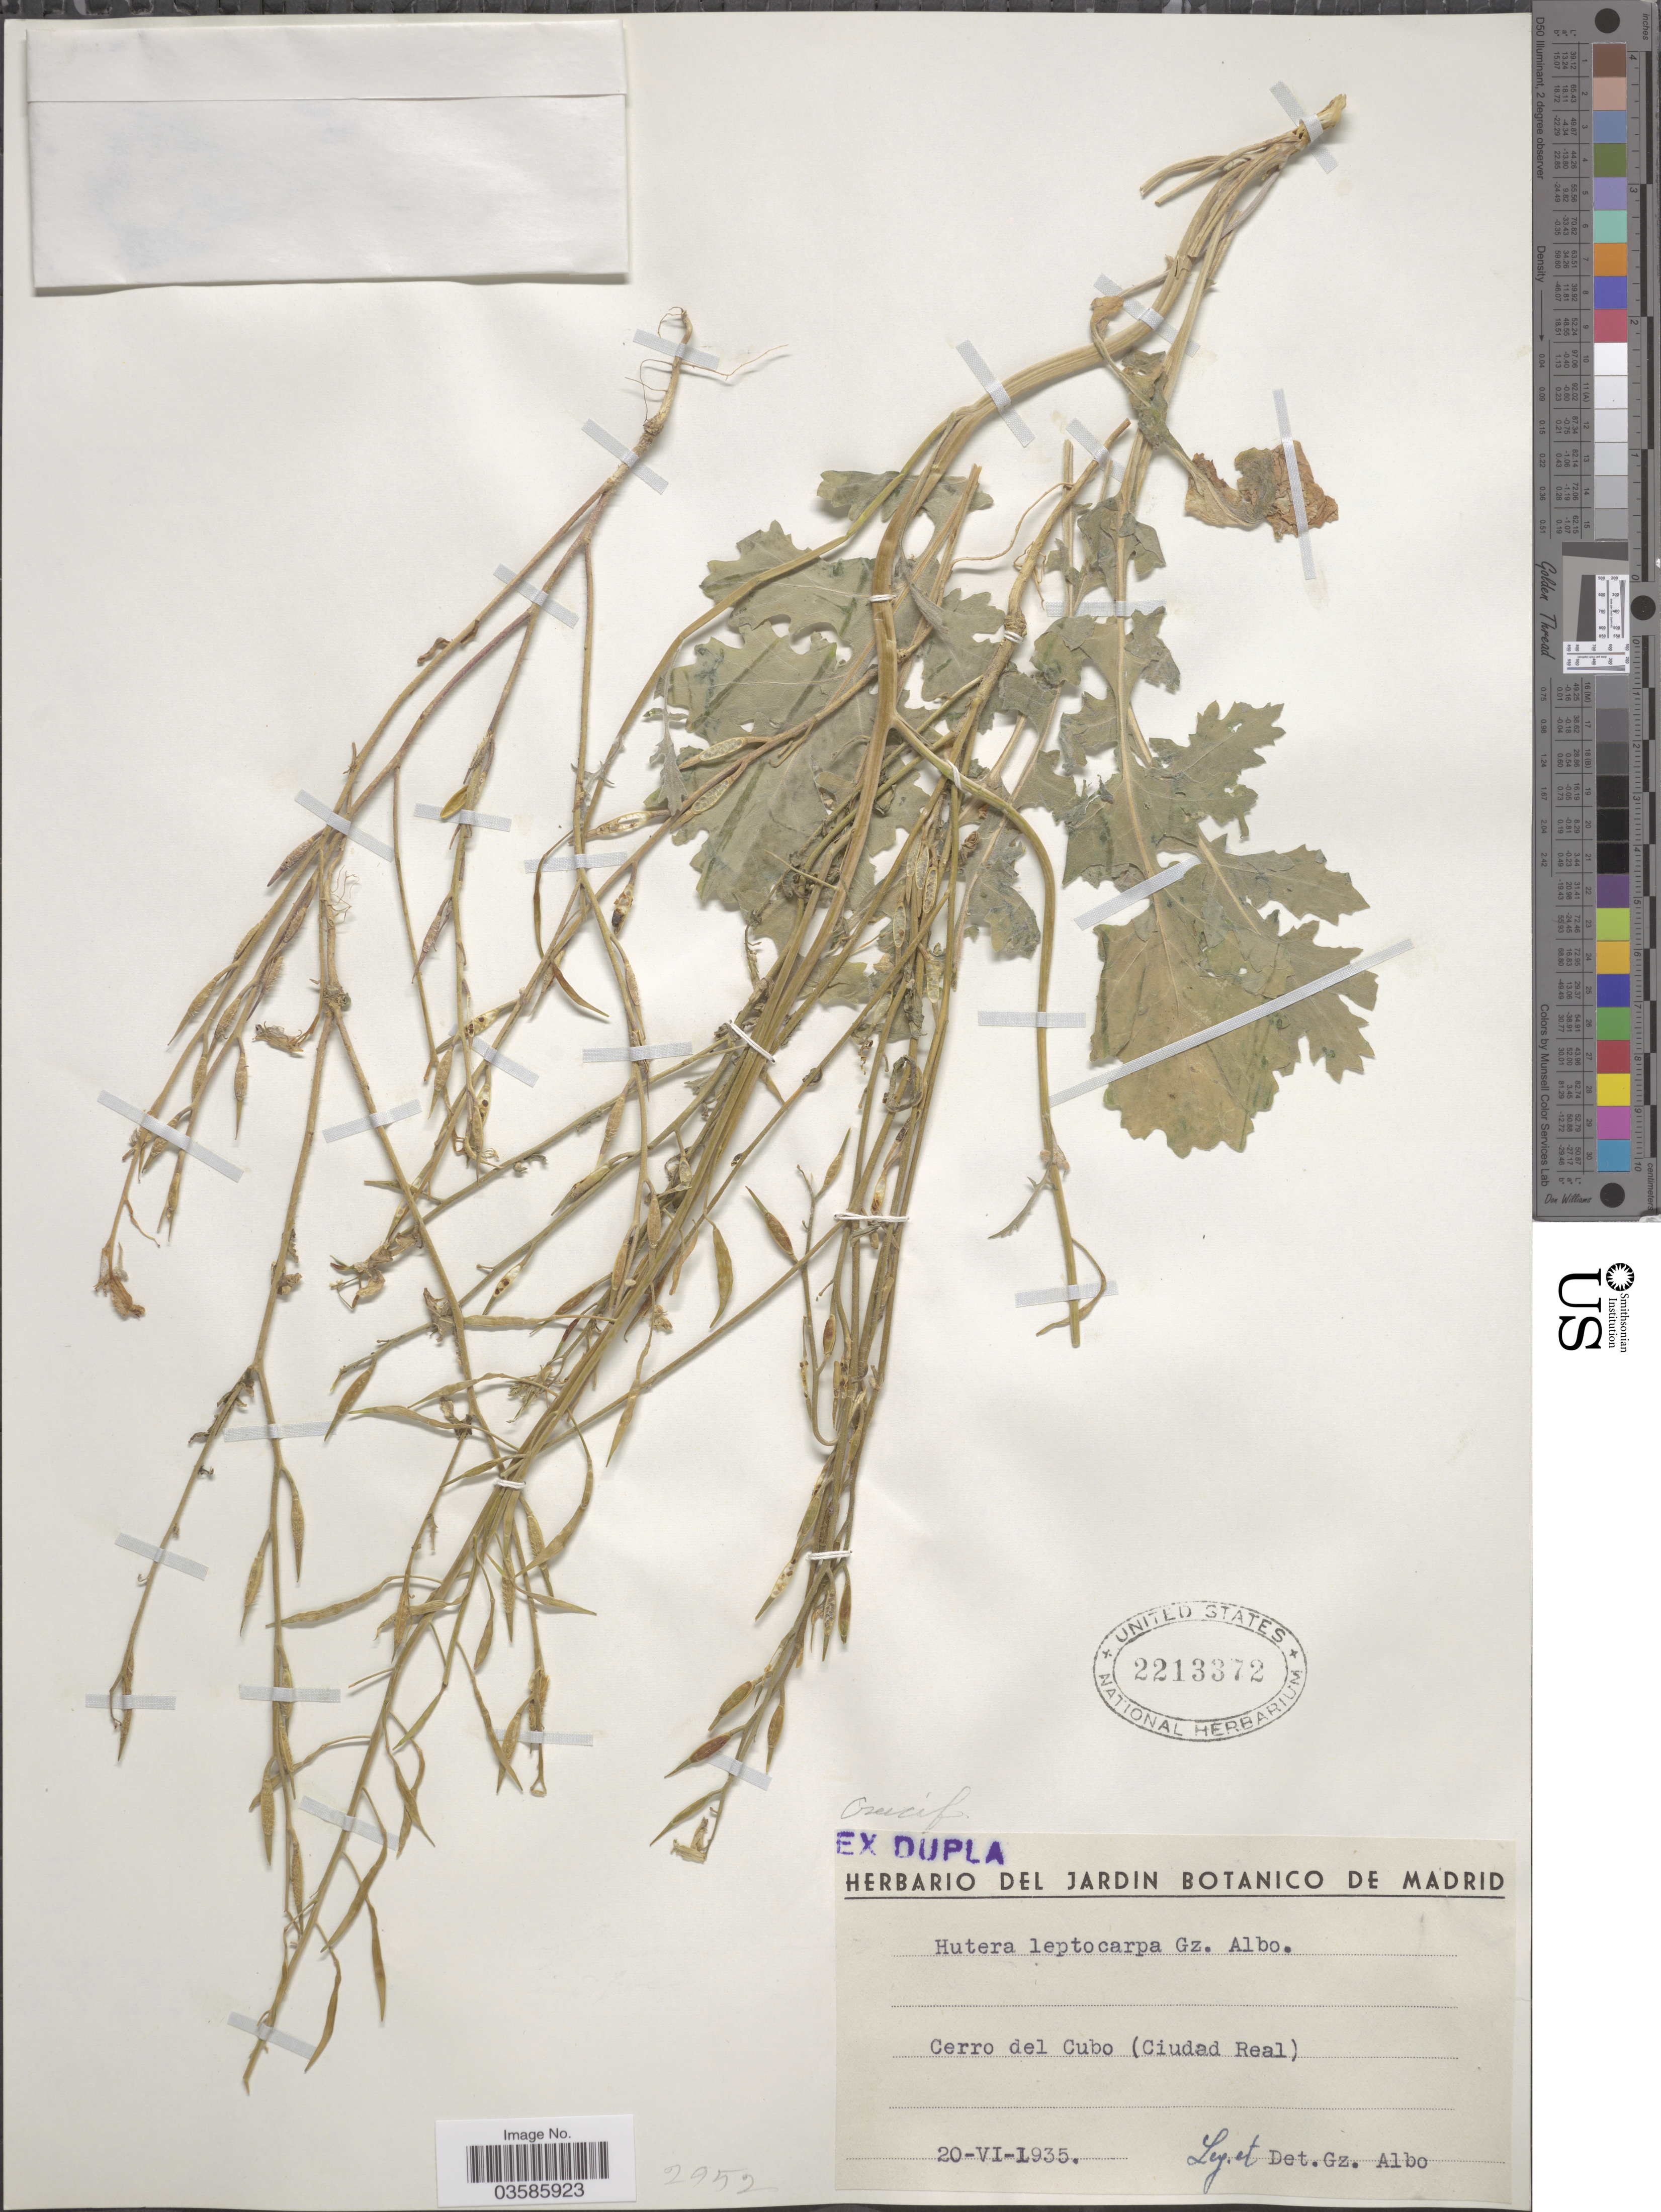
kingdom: Plantae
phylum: Tracheophyta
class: Magnoliopsida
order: Brassicales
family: Brassicaceae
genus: Coincya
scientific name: Coincya rupestris subsp. leptocarpa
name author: (Gonz.Albo) Leadlay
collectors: G. Albo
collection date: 1935-06-20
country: Spain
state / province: Madrid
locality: Cerro del Cubo (Ciudad Real).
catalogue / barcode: US 2213372